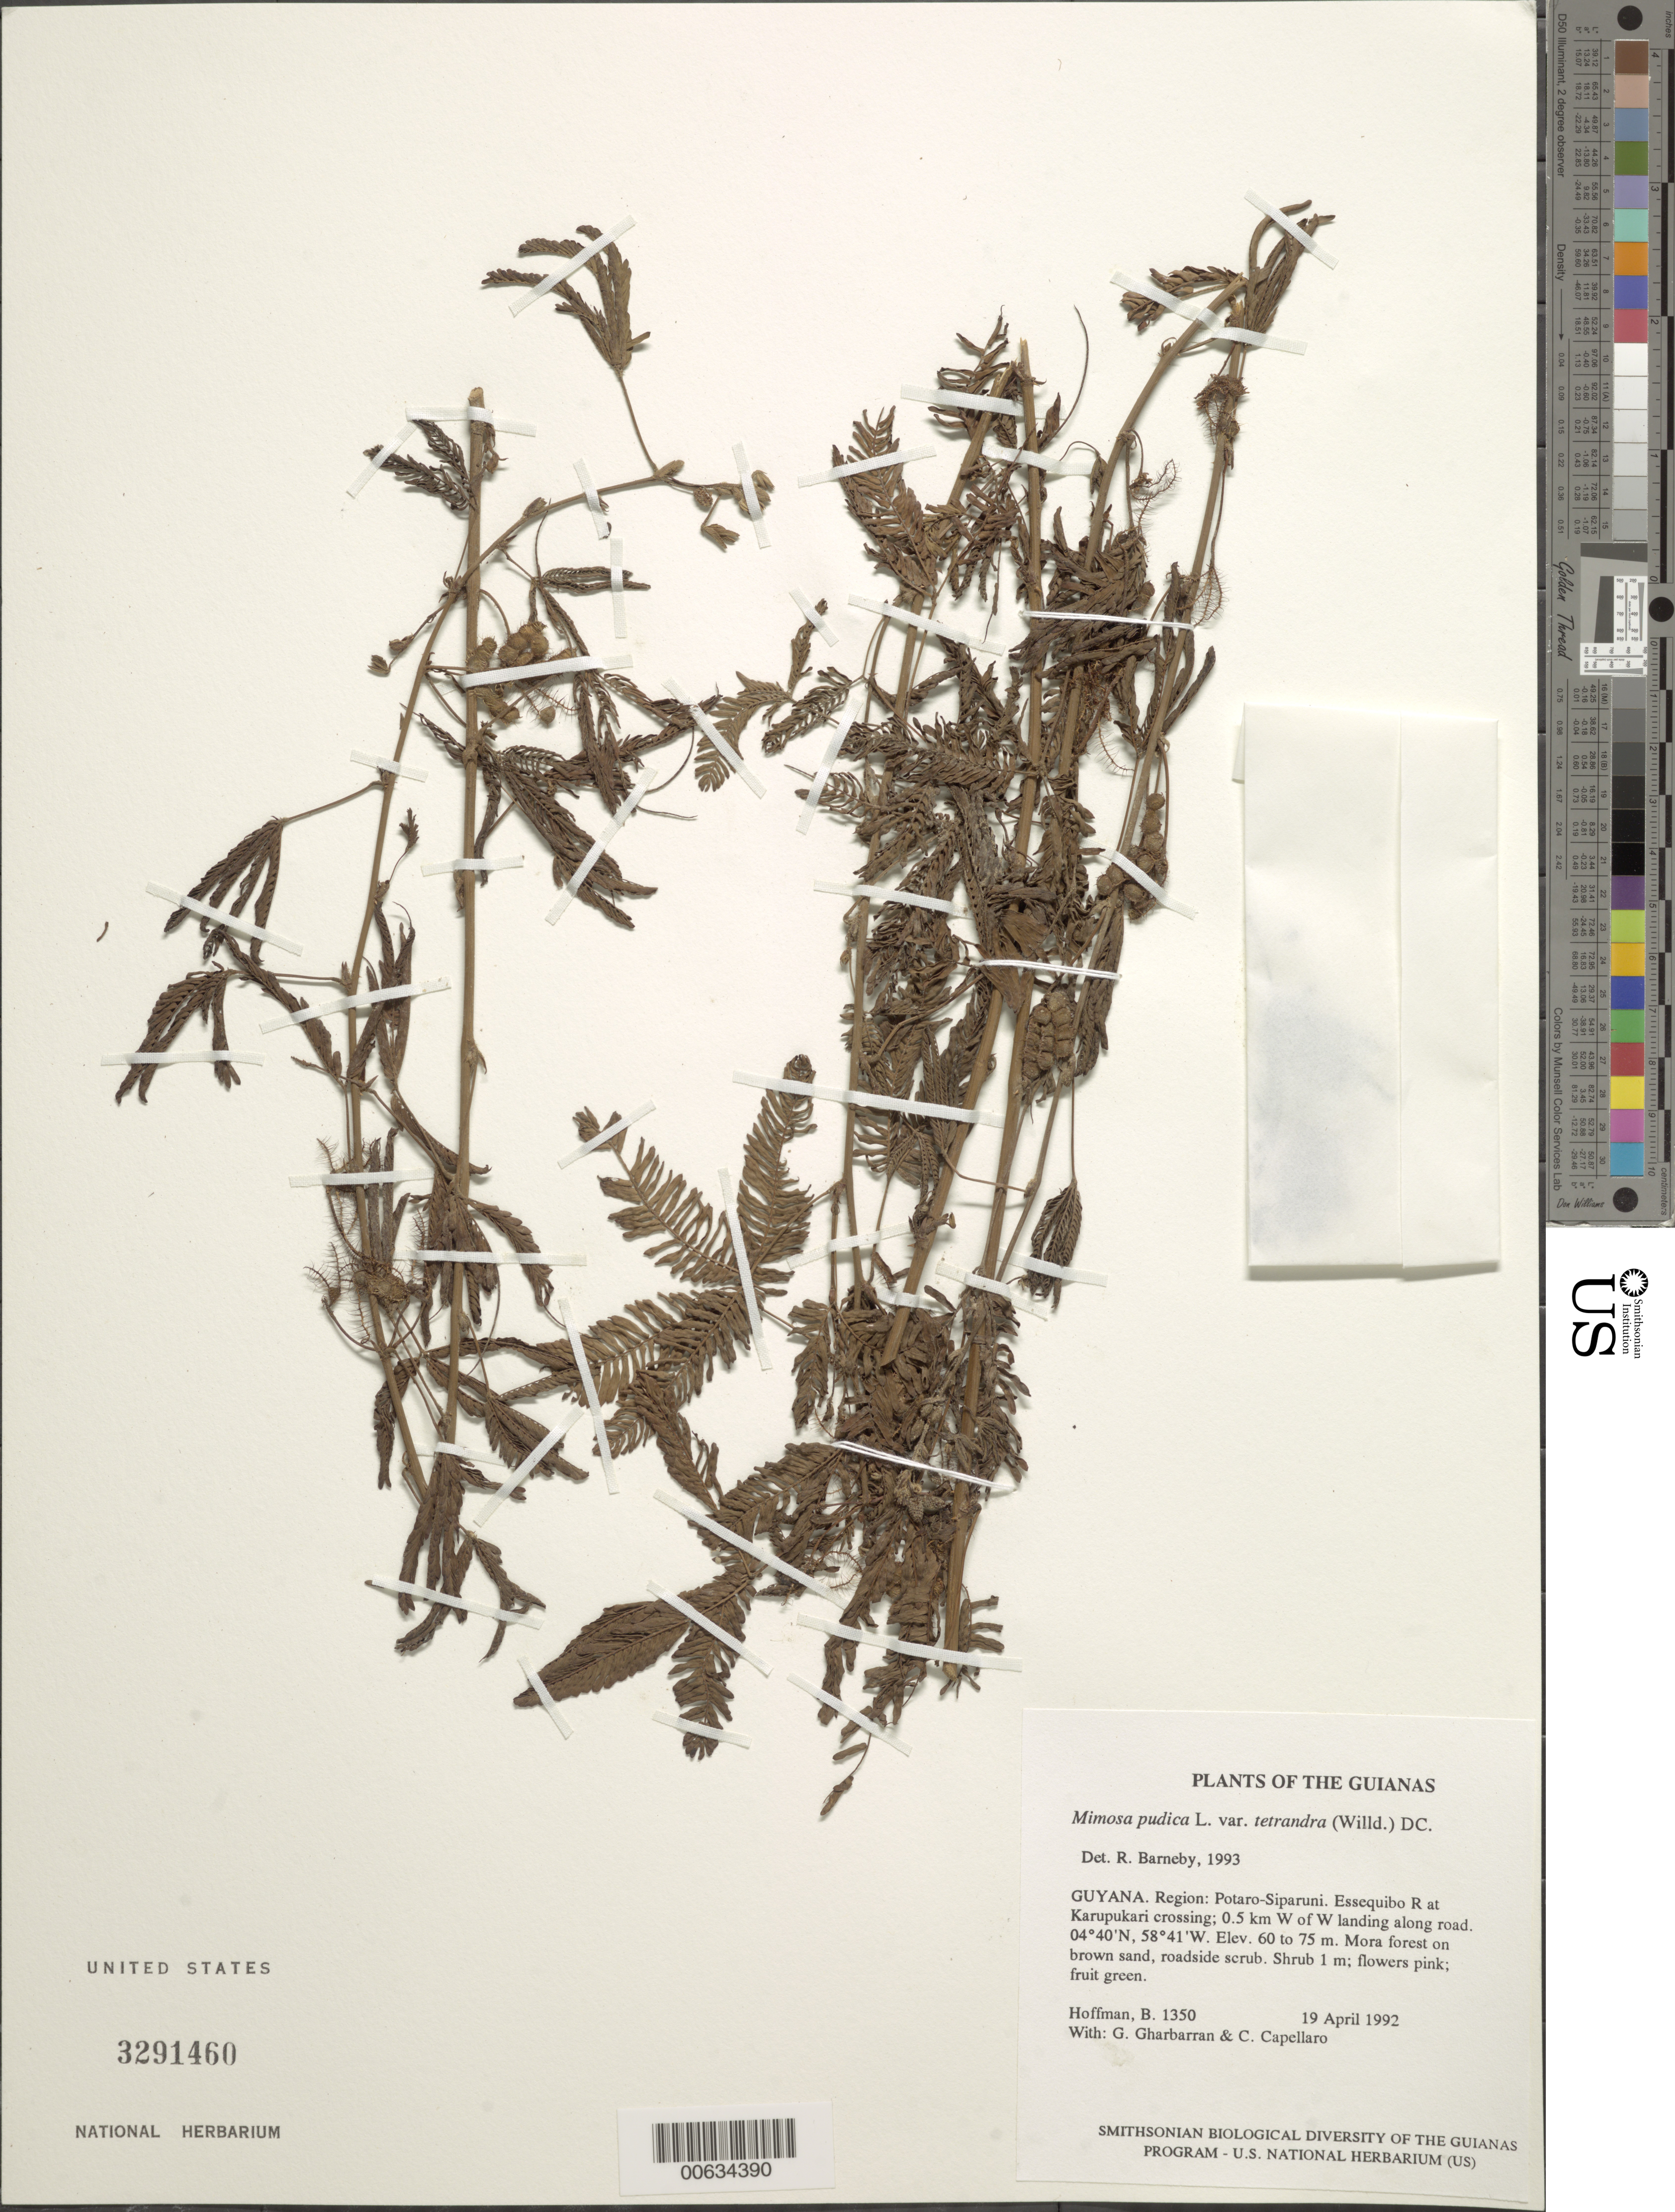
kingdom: Plantae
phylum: Tracheophyta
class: Magnoliopsida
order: Fabales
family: Fabaceae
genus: Mimosa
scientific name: Mimosa pudica var. tetrandra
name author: L.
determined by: Barneby, Rupert C., (NY)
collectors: B. Hoffman, G. Gharbarran & C. Capellaro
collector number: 1350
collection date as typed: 19 April 1992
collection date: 1992-04-19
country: Guyana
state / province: Potaro-Siparuni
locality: Essequibo River at Karupukari crossing; 0.5 km W of W landing along road. Iwokrama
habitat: Mora forest on brown sand, roadside scrub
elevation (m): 60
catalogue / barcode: US 3291460